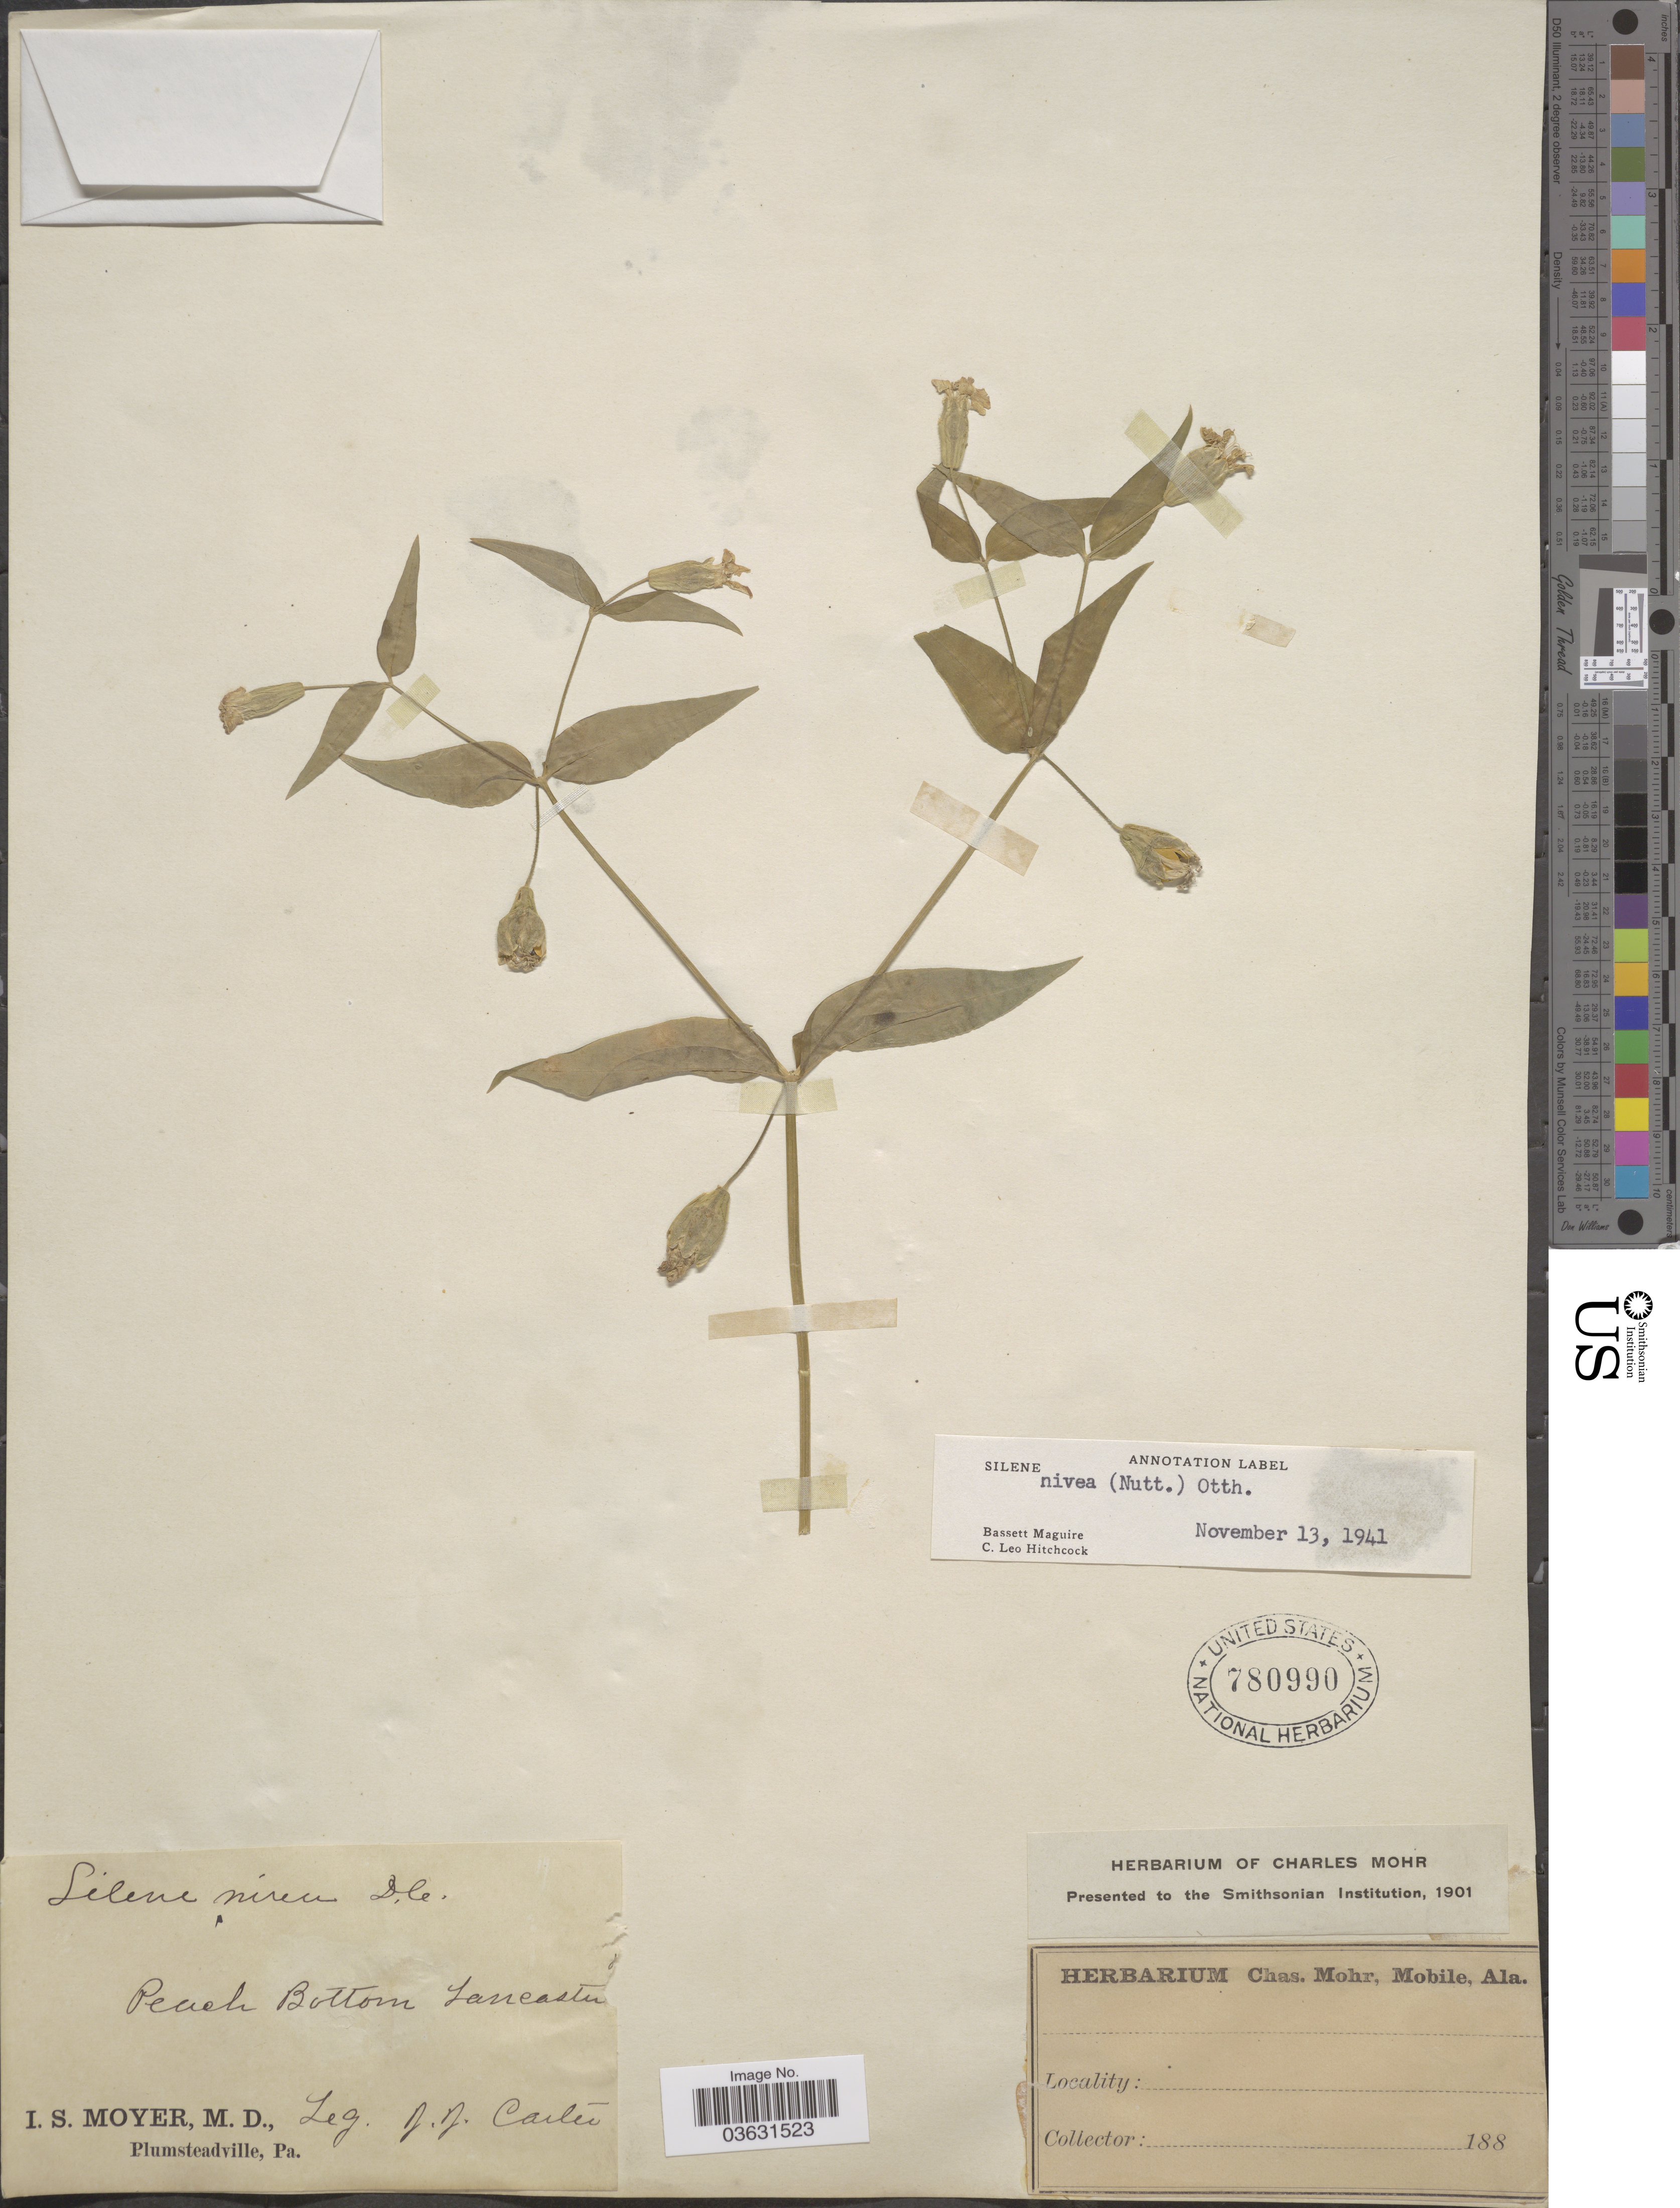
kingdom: Plantae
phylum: Tracheophyta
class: Magnoliopsida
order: Caryophyllales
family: Caryophyllaceae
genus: Silene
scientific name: Silene nivea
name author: (Nutt.) Muhl. ex DC.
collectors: J. Carter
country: United States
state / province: Pennsylvania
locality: Peach Bottom Lancaster.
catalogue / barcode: US 780990